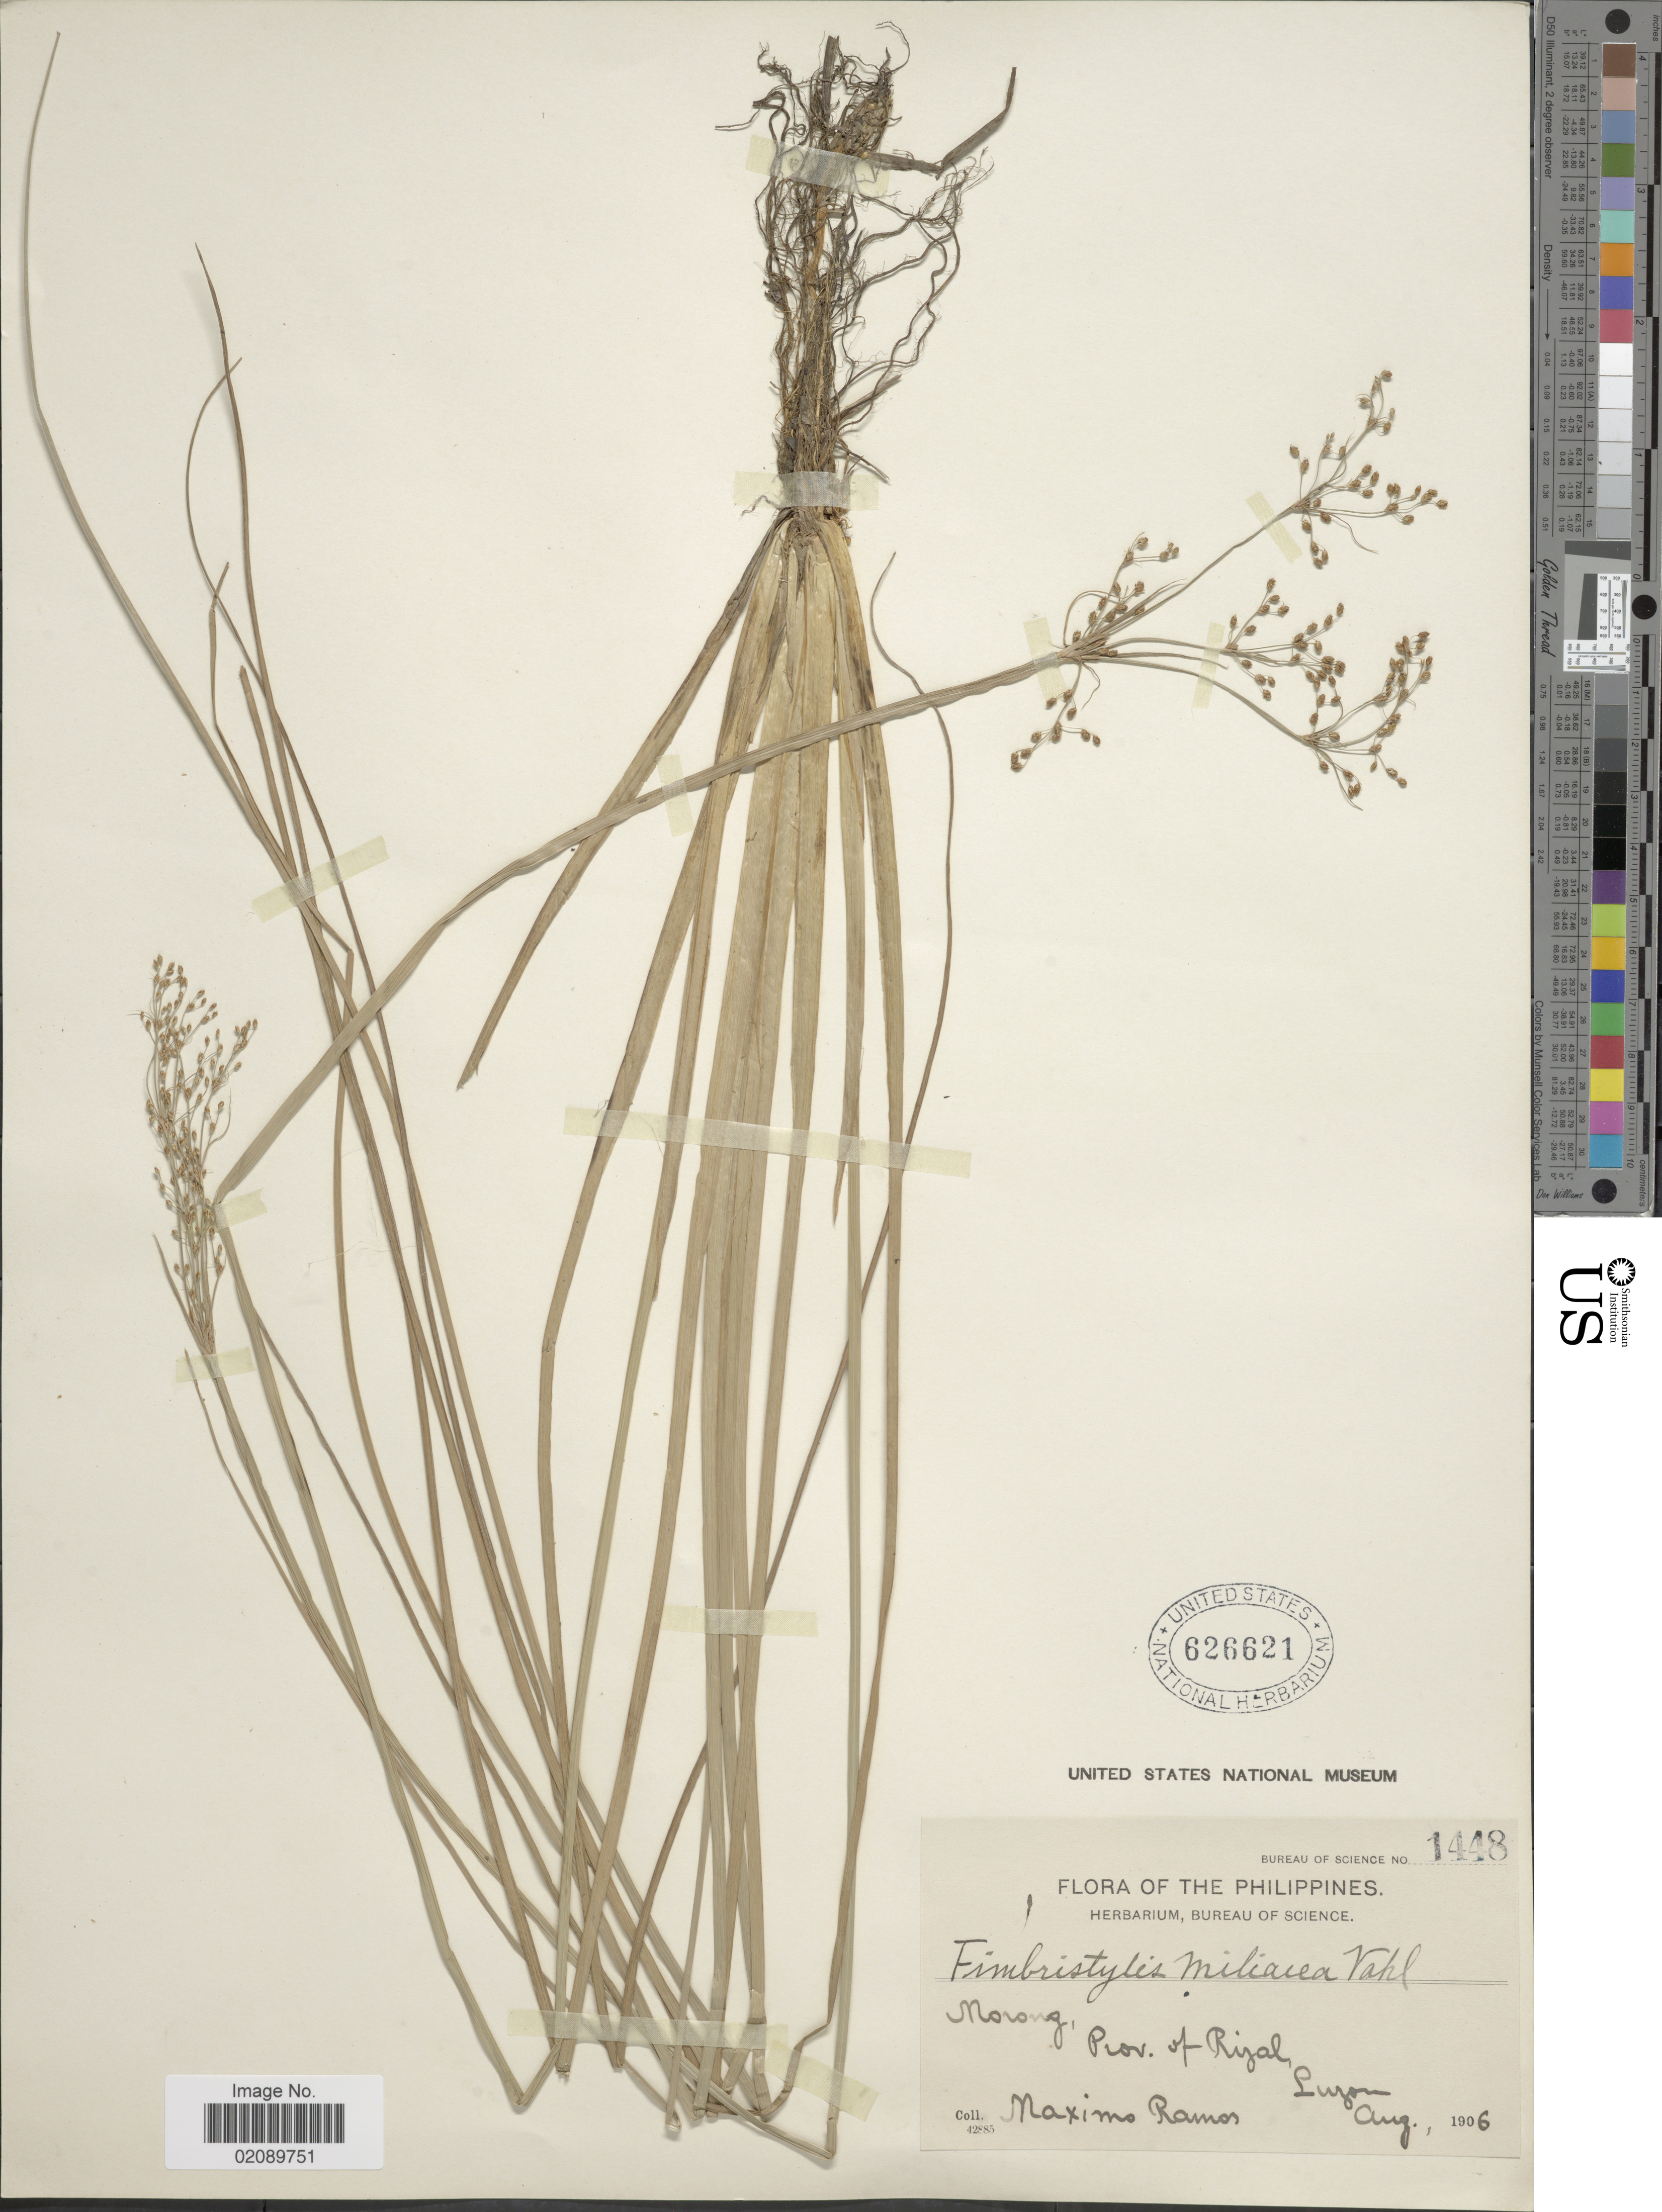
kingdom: Plantae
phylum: Tracheophyta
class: Liliopsida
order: Poales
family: Cyperaceae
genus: Fimbristylis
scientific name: Fimbristylis littoralis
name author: Gaudich.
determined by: Strong, M. T., (US), Smithsonian Institution - National Museum of Natural History (UNITED STATES)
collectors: M. Ramos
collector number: Bureau of Science 1448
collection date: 1906-08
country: Philippines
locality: Morong, Prov. of Rizal, Luzon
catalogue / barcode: US 626621